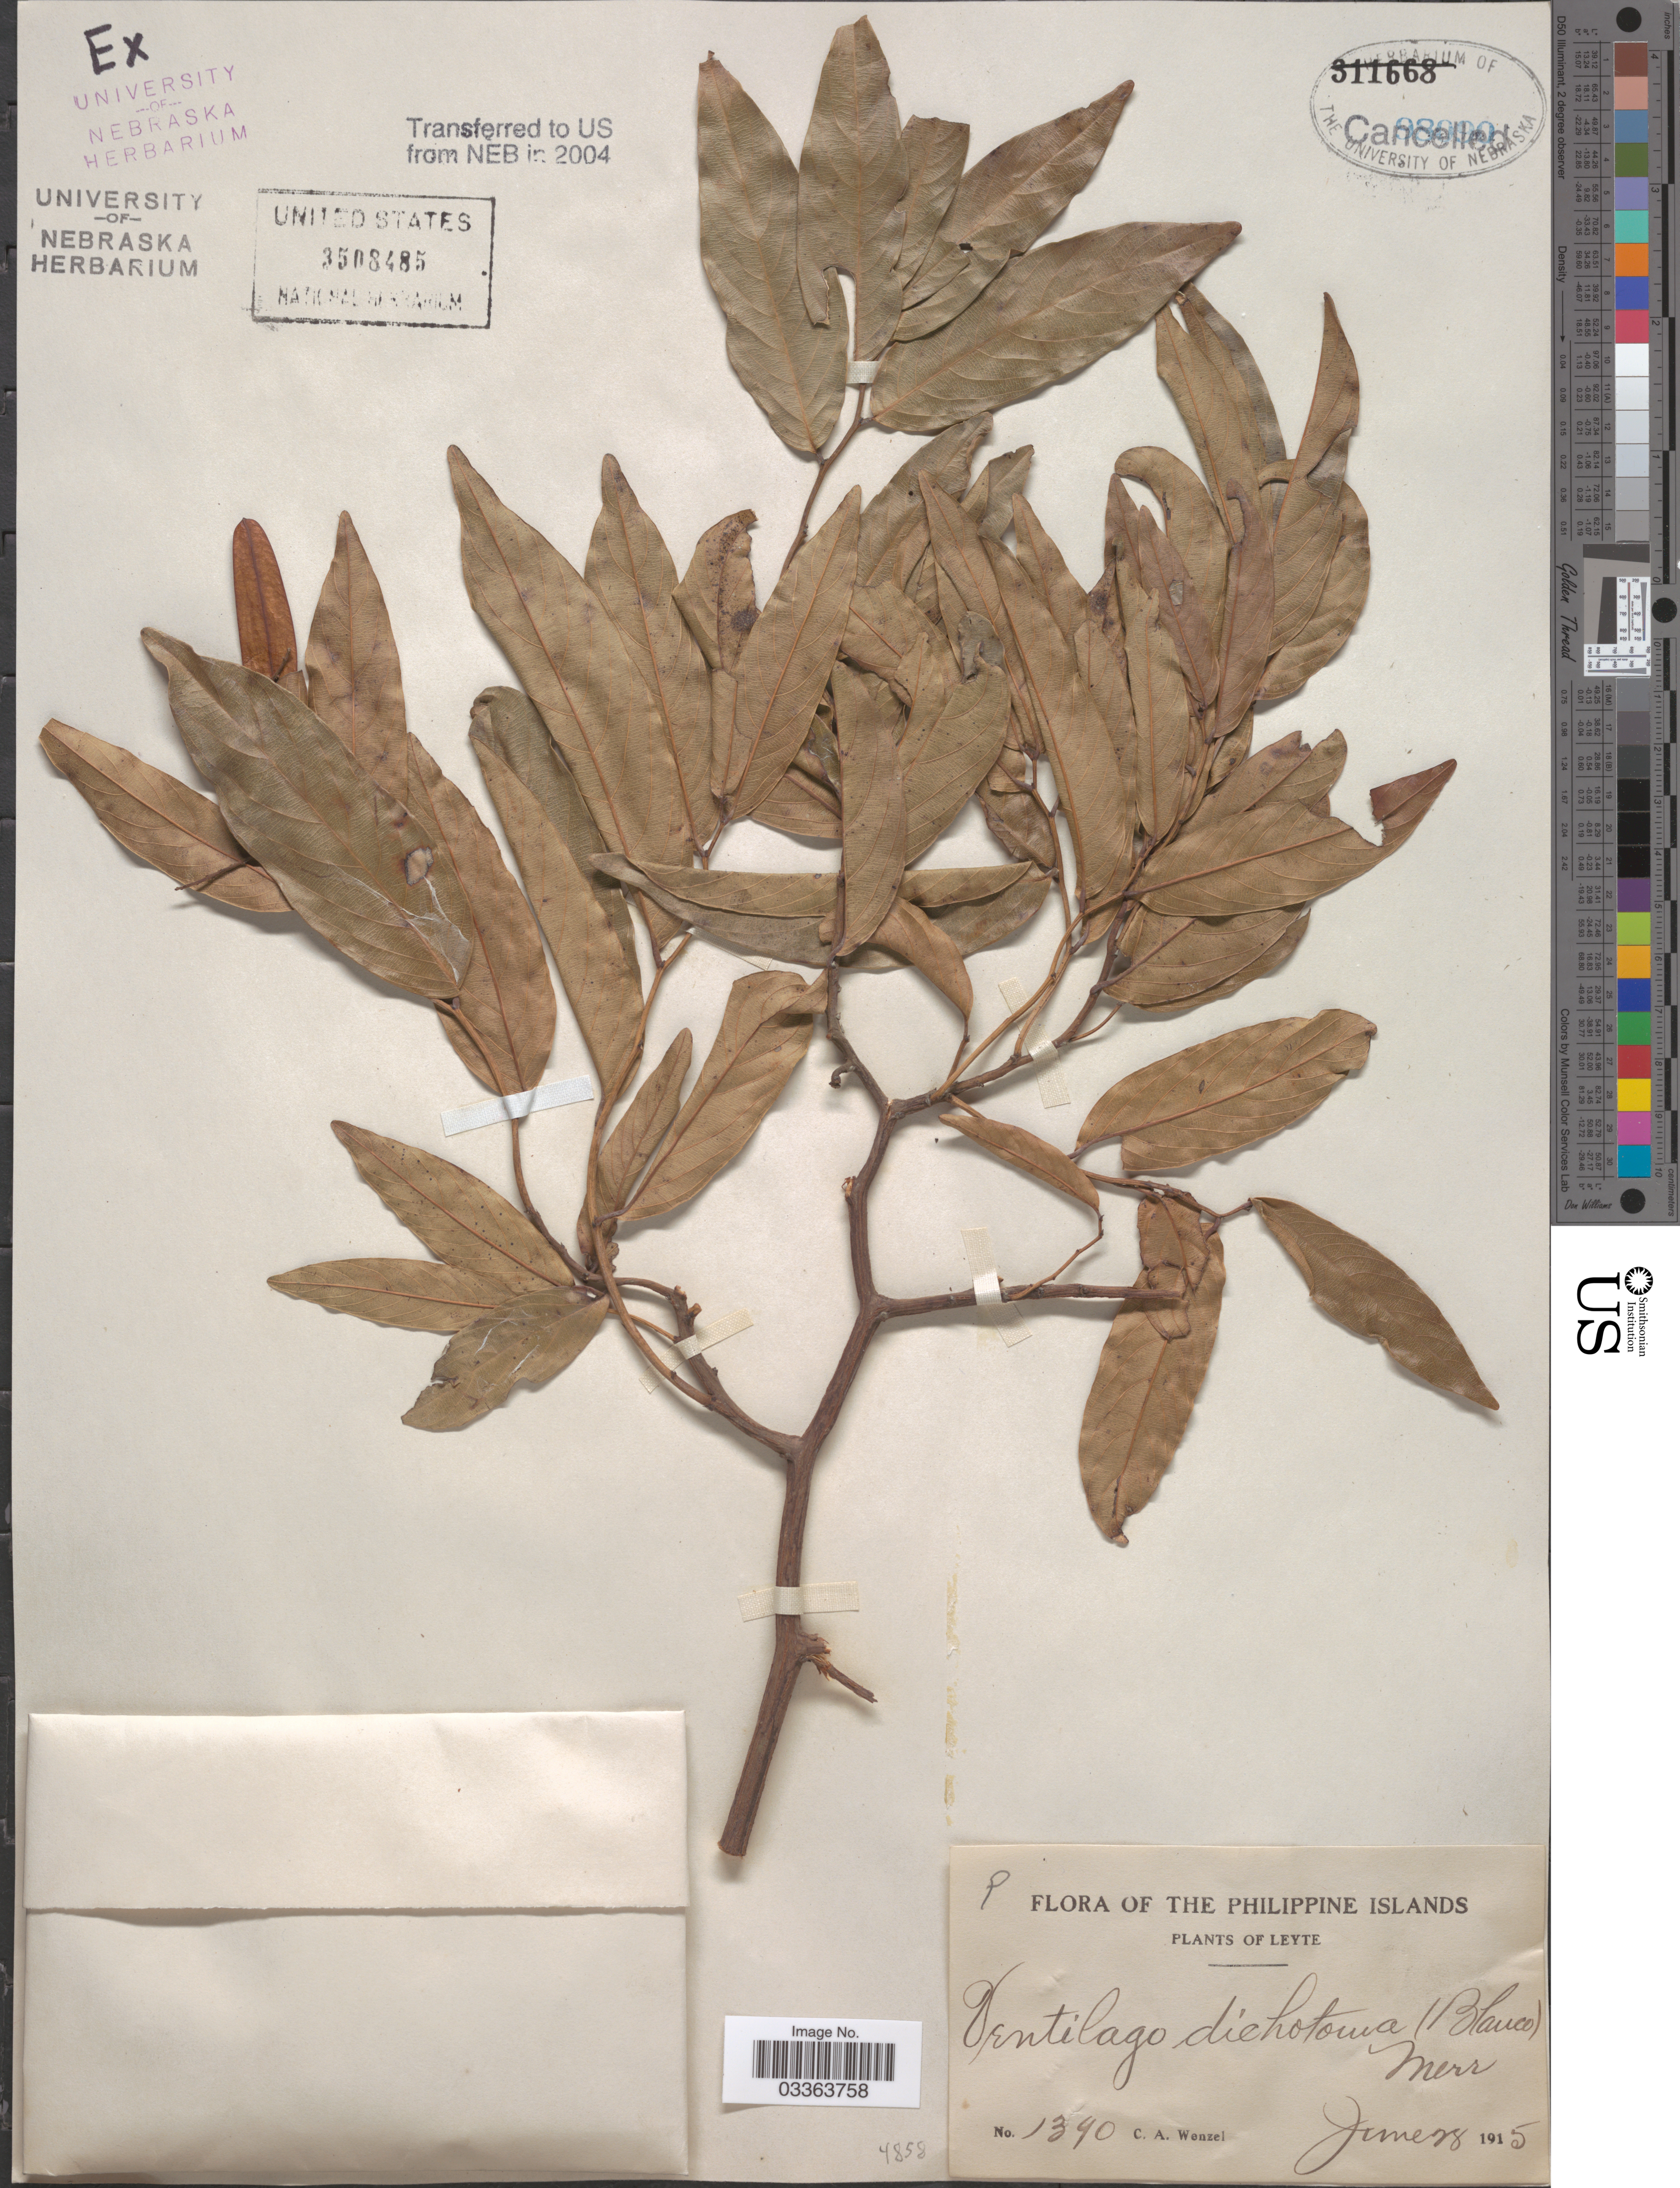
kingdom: Plantae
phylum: Tracheophyta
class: Magnoliopsida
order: Rosales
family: Rhamnaceae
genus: Ventilago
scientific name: Ventilago dichotoma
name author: (Blanco) Merr.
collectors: C. Wenzel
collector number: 1340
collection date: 1915-06-28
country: Philippines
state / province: Eastern Visayas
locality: The Philippine Islands. Leyte.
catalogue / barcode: US 3508485